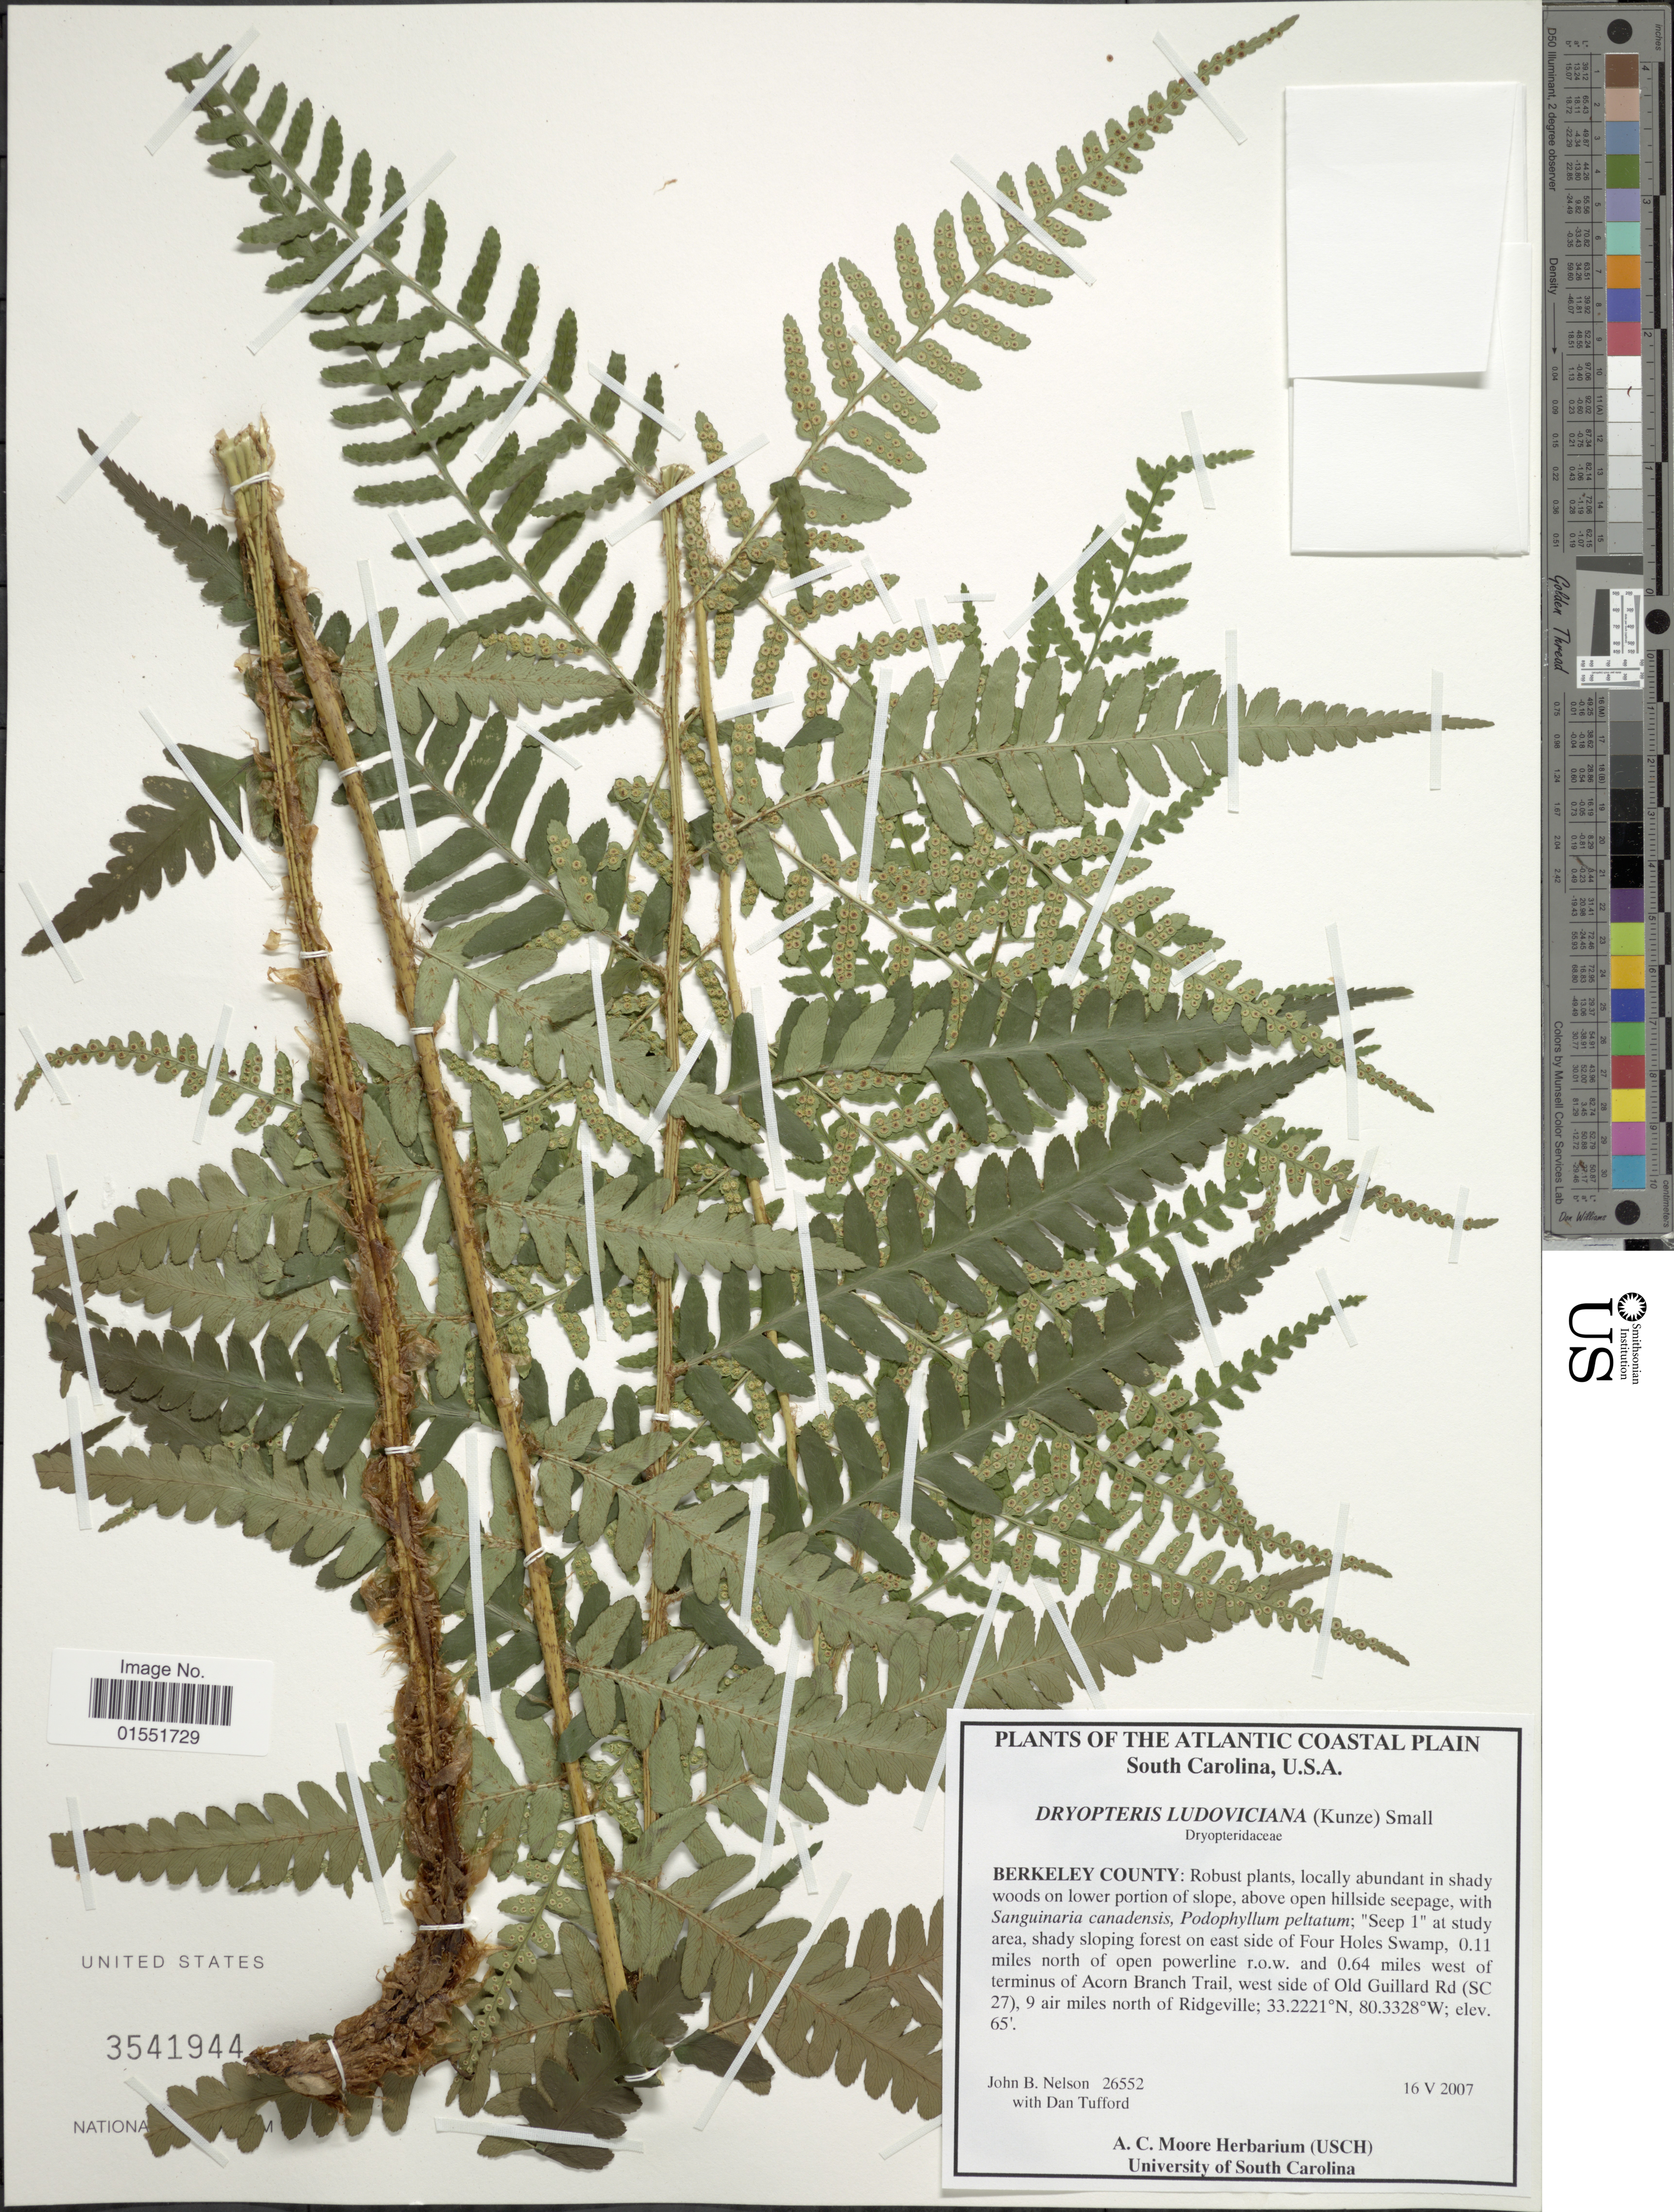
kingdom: Plantae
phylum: Tracheophyta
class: Polypodiopsida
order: Polypodiales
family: Dryopteridaceae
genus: Dryopteris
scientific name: Dryopteris ludoviciana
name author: (Kunze) Small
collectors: J. B. Nelson & D. Tufford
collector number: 26552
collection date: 2007-05-16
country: United States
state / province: South Carolina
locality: Atlantic Coastal Plain. Berkeley County: East side of Four Holes Swamp, 0.11 miles north of open powerline r.o.w. and 0.64 miles west of terminus of Acorn Branch Trail, west side of Old Guillard Rd (SC 27), 9 air miles north of Ridgeville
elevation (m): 20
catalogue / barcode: US 3541944